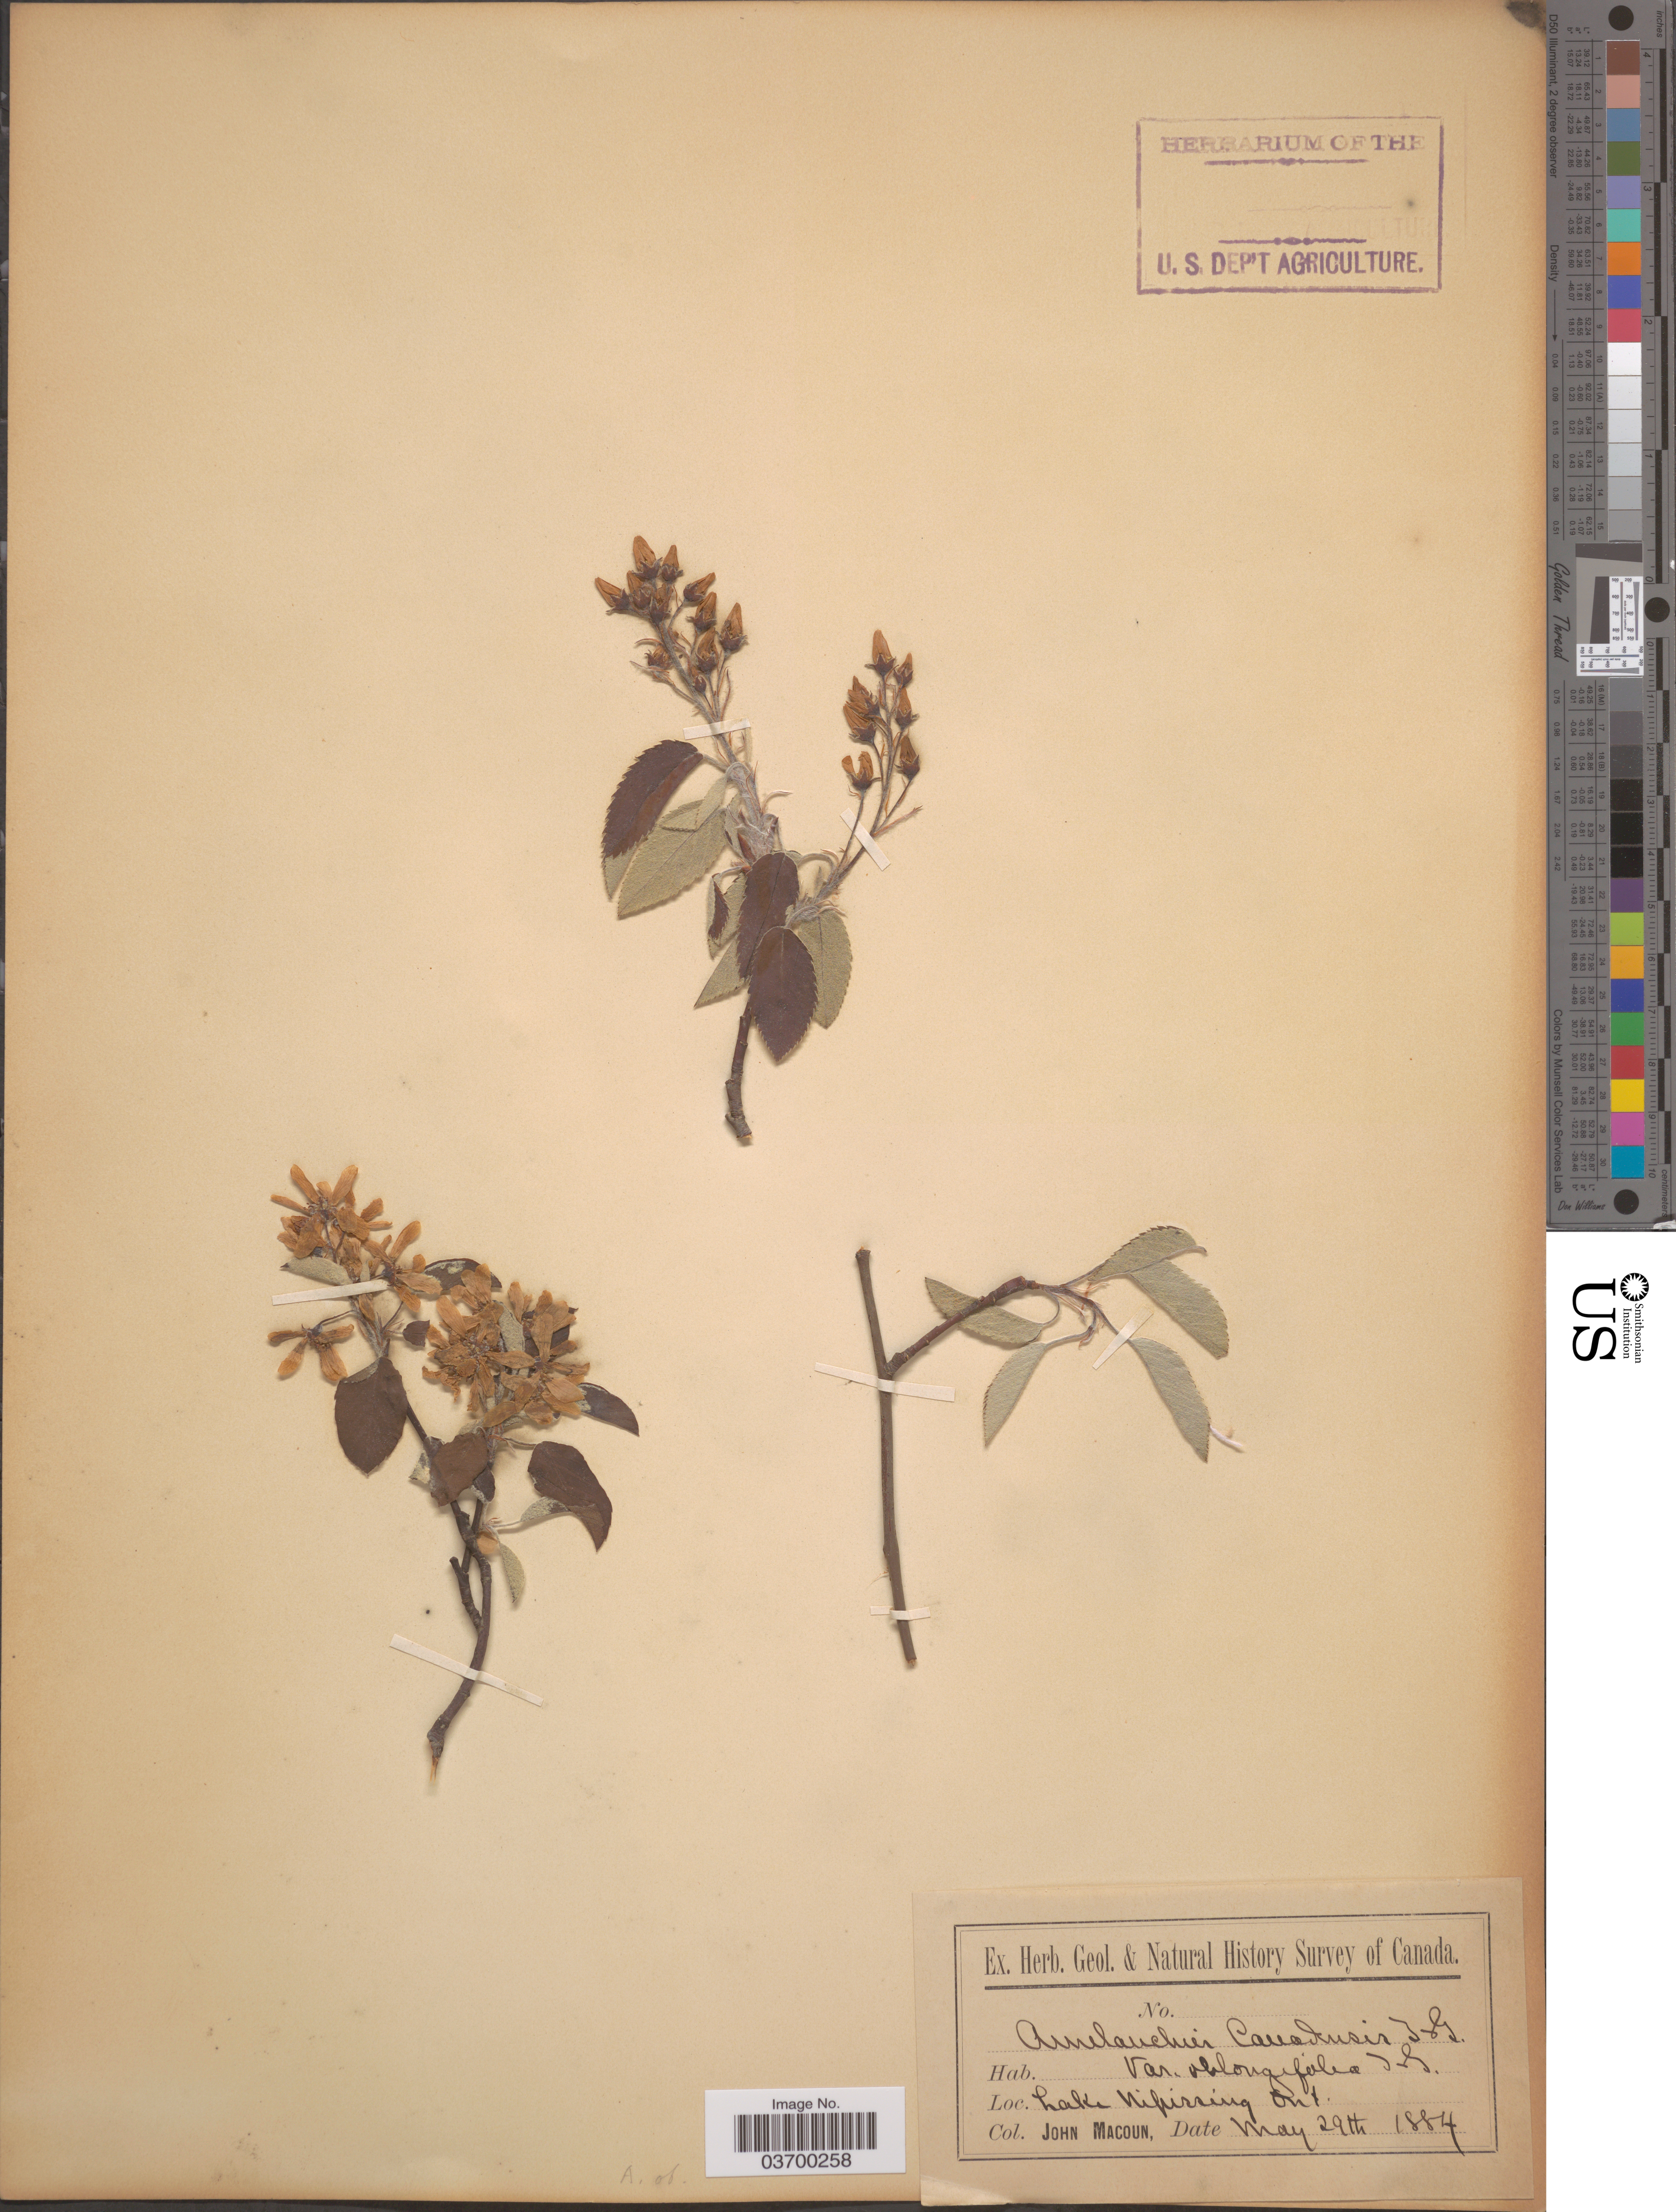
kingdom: Plantae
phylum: Tracheophyta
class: Magnoliopsida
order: Rosales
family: Rosaceae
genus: Amelanchier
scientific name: Amelanchier botryapium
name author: DC.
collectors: J. Macoun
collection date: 1884-05-29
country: Canada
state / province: Ontario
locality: Lake Nipissing.